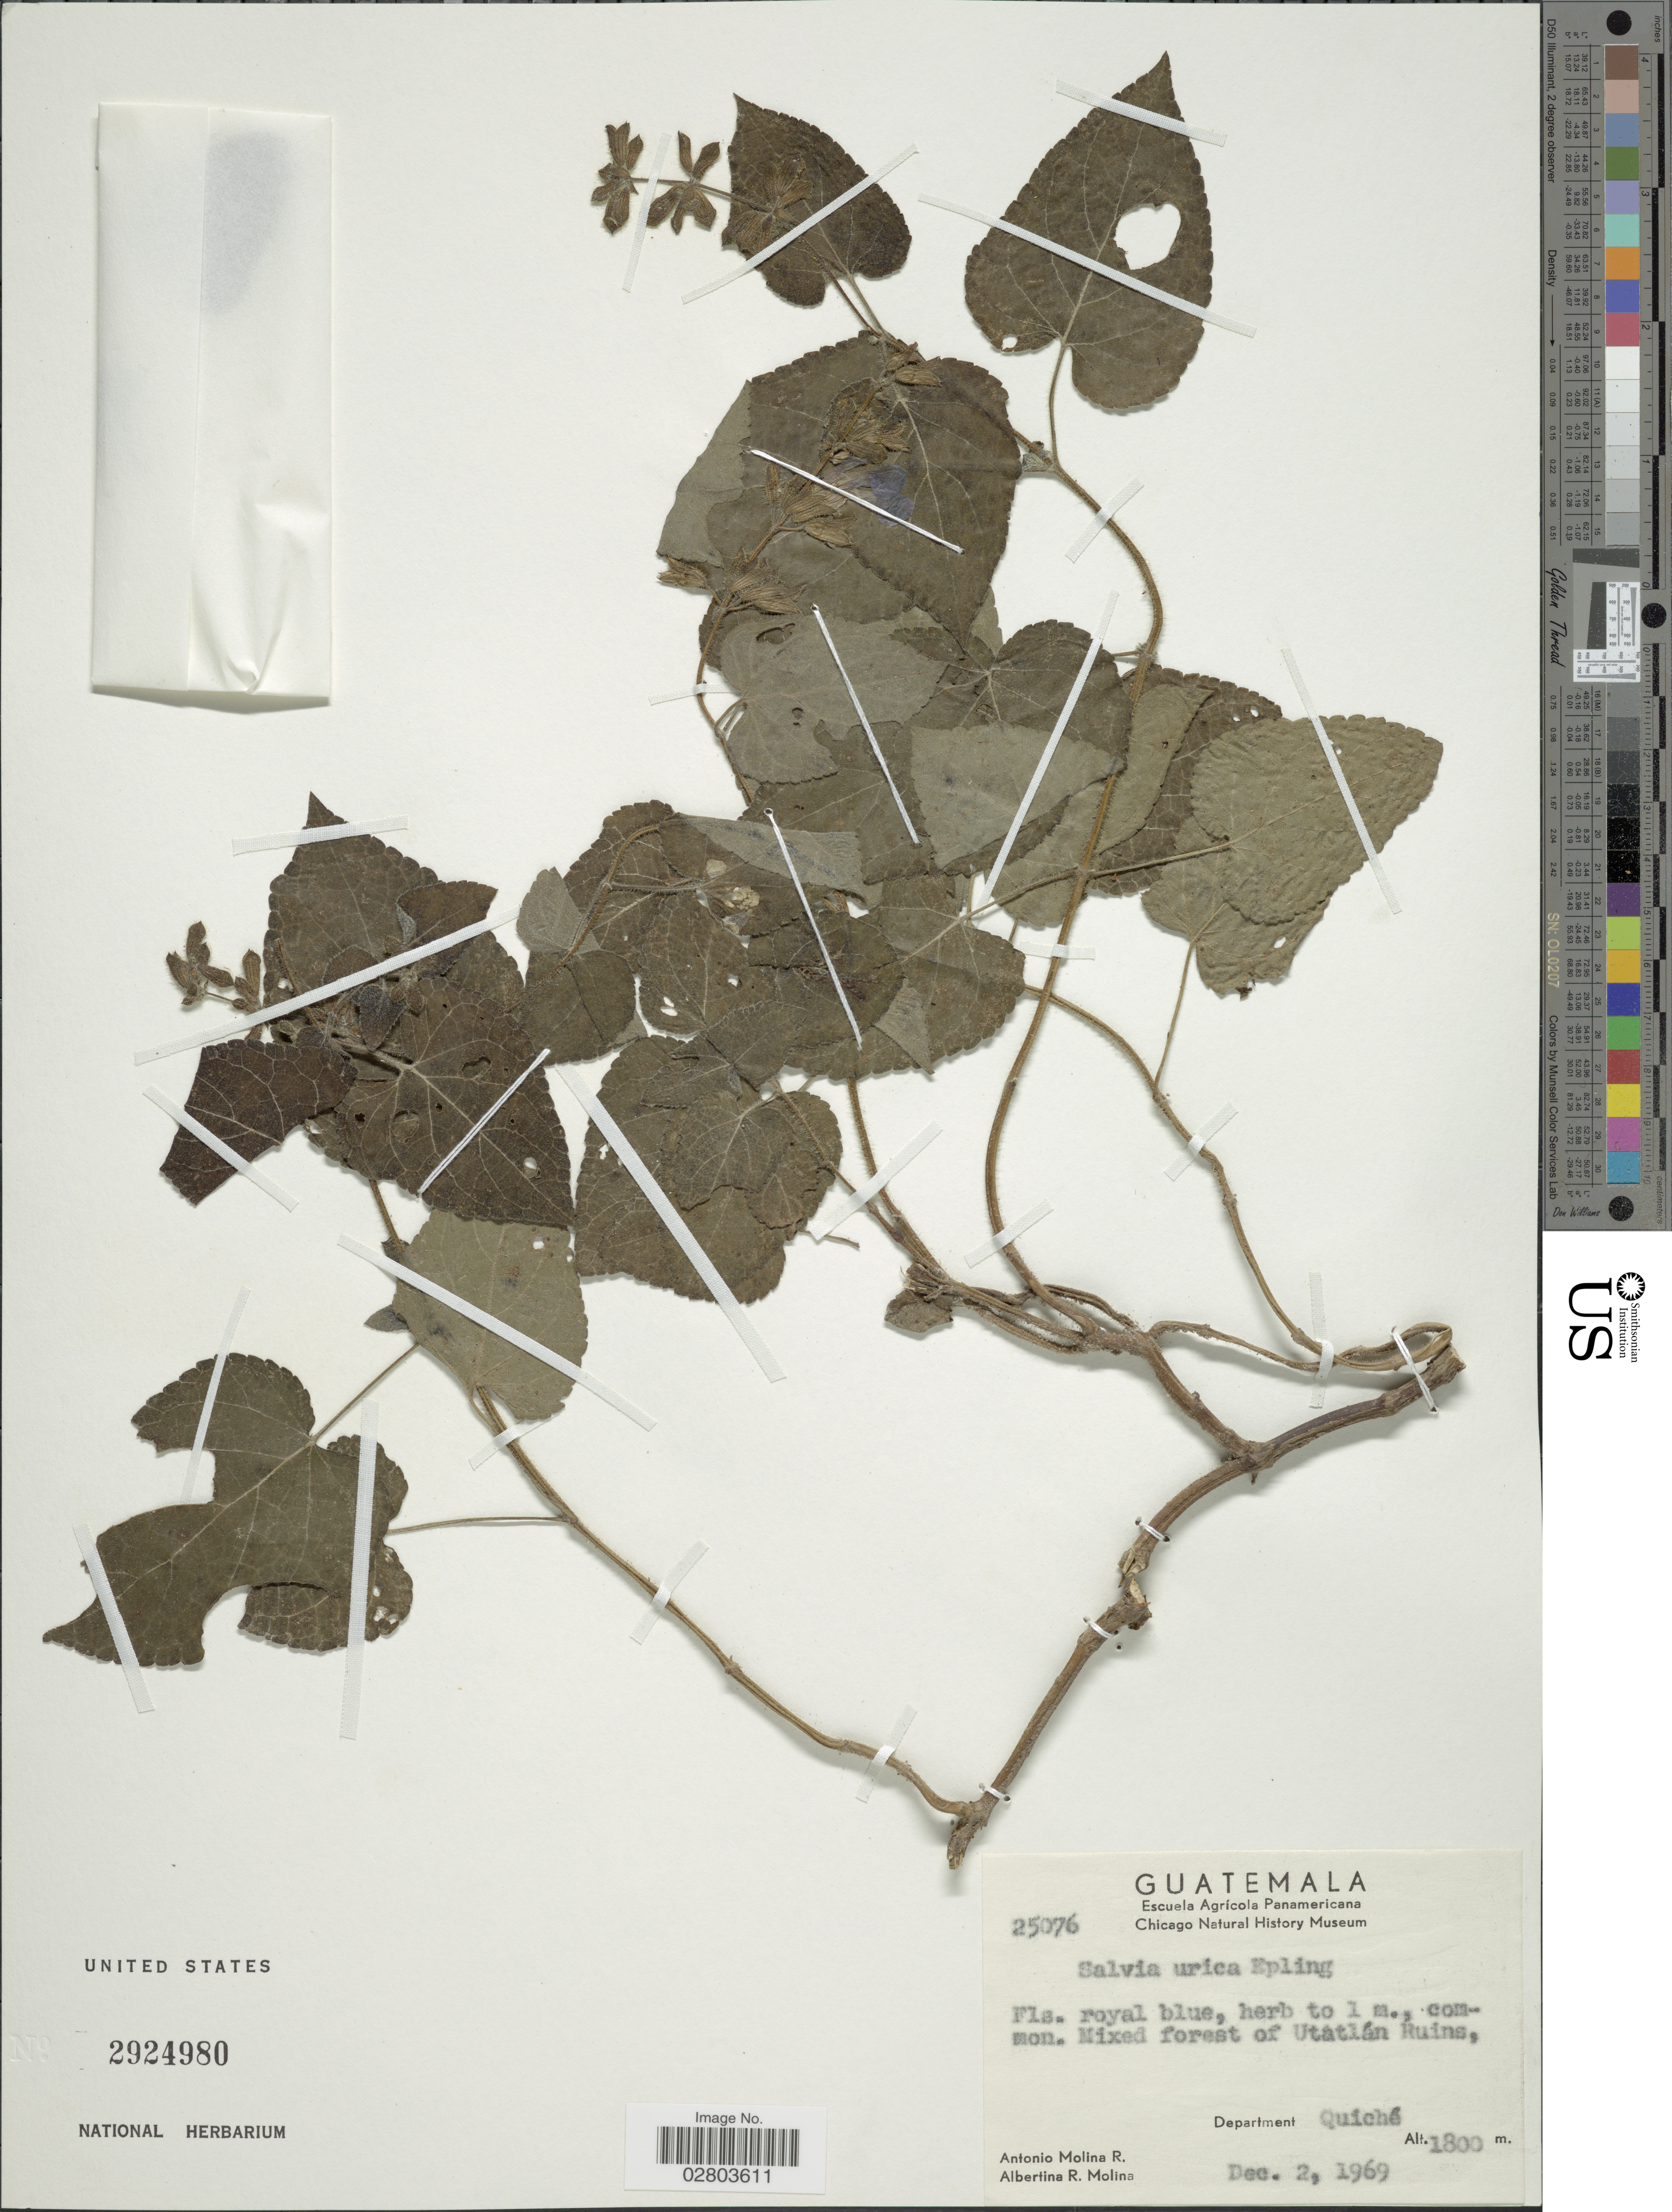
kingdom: Plantae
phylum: Tracheophyta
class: Magnoliopsida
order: Lamiales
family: Lamiaceae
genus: Salvia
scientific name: Salvia urica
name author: Epling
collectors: A. Molina R. & A. R. Molina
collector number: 25076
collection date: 1969-12-02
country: Guatemala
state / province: El Quiché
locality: Mixed forest of Utatlán Ruins, Department Quiché.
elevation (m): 1800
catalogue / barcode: US 2924980